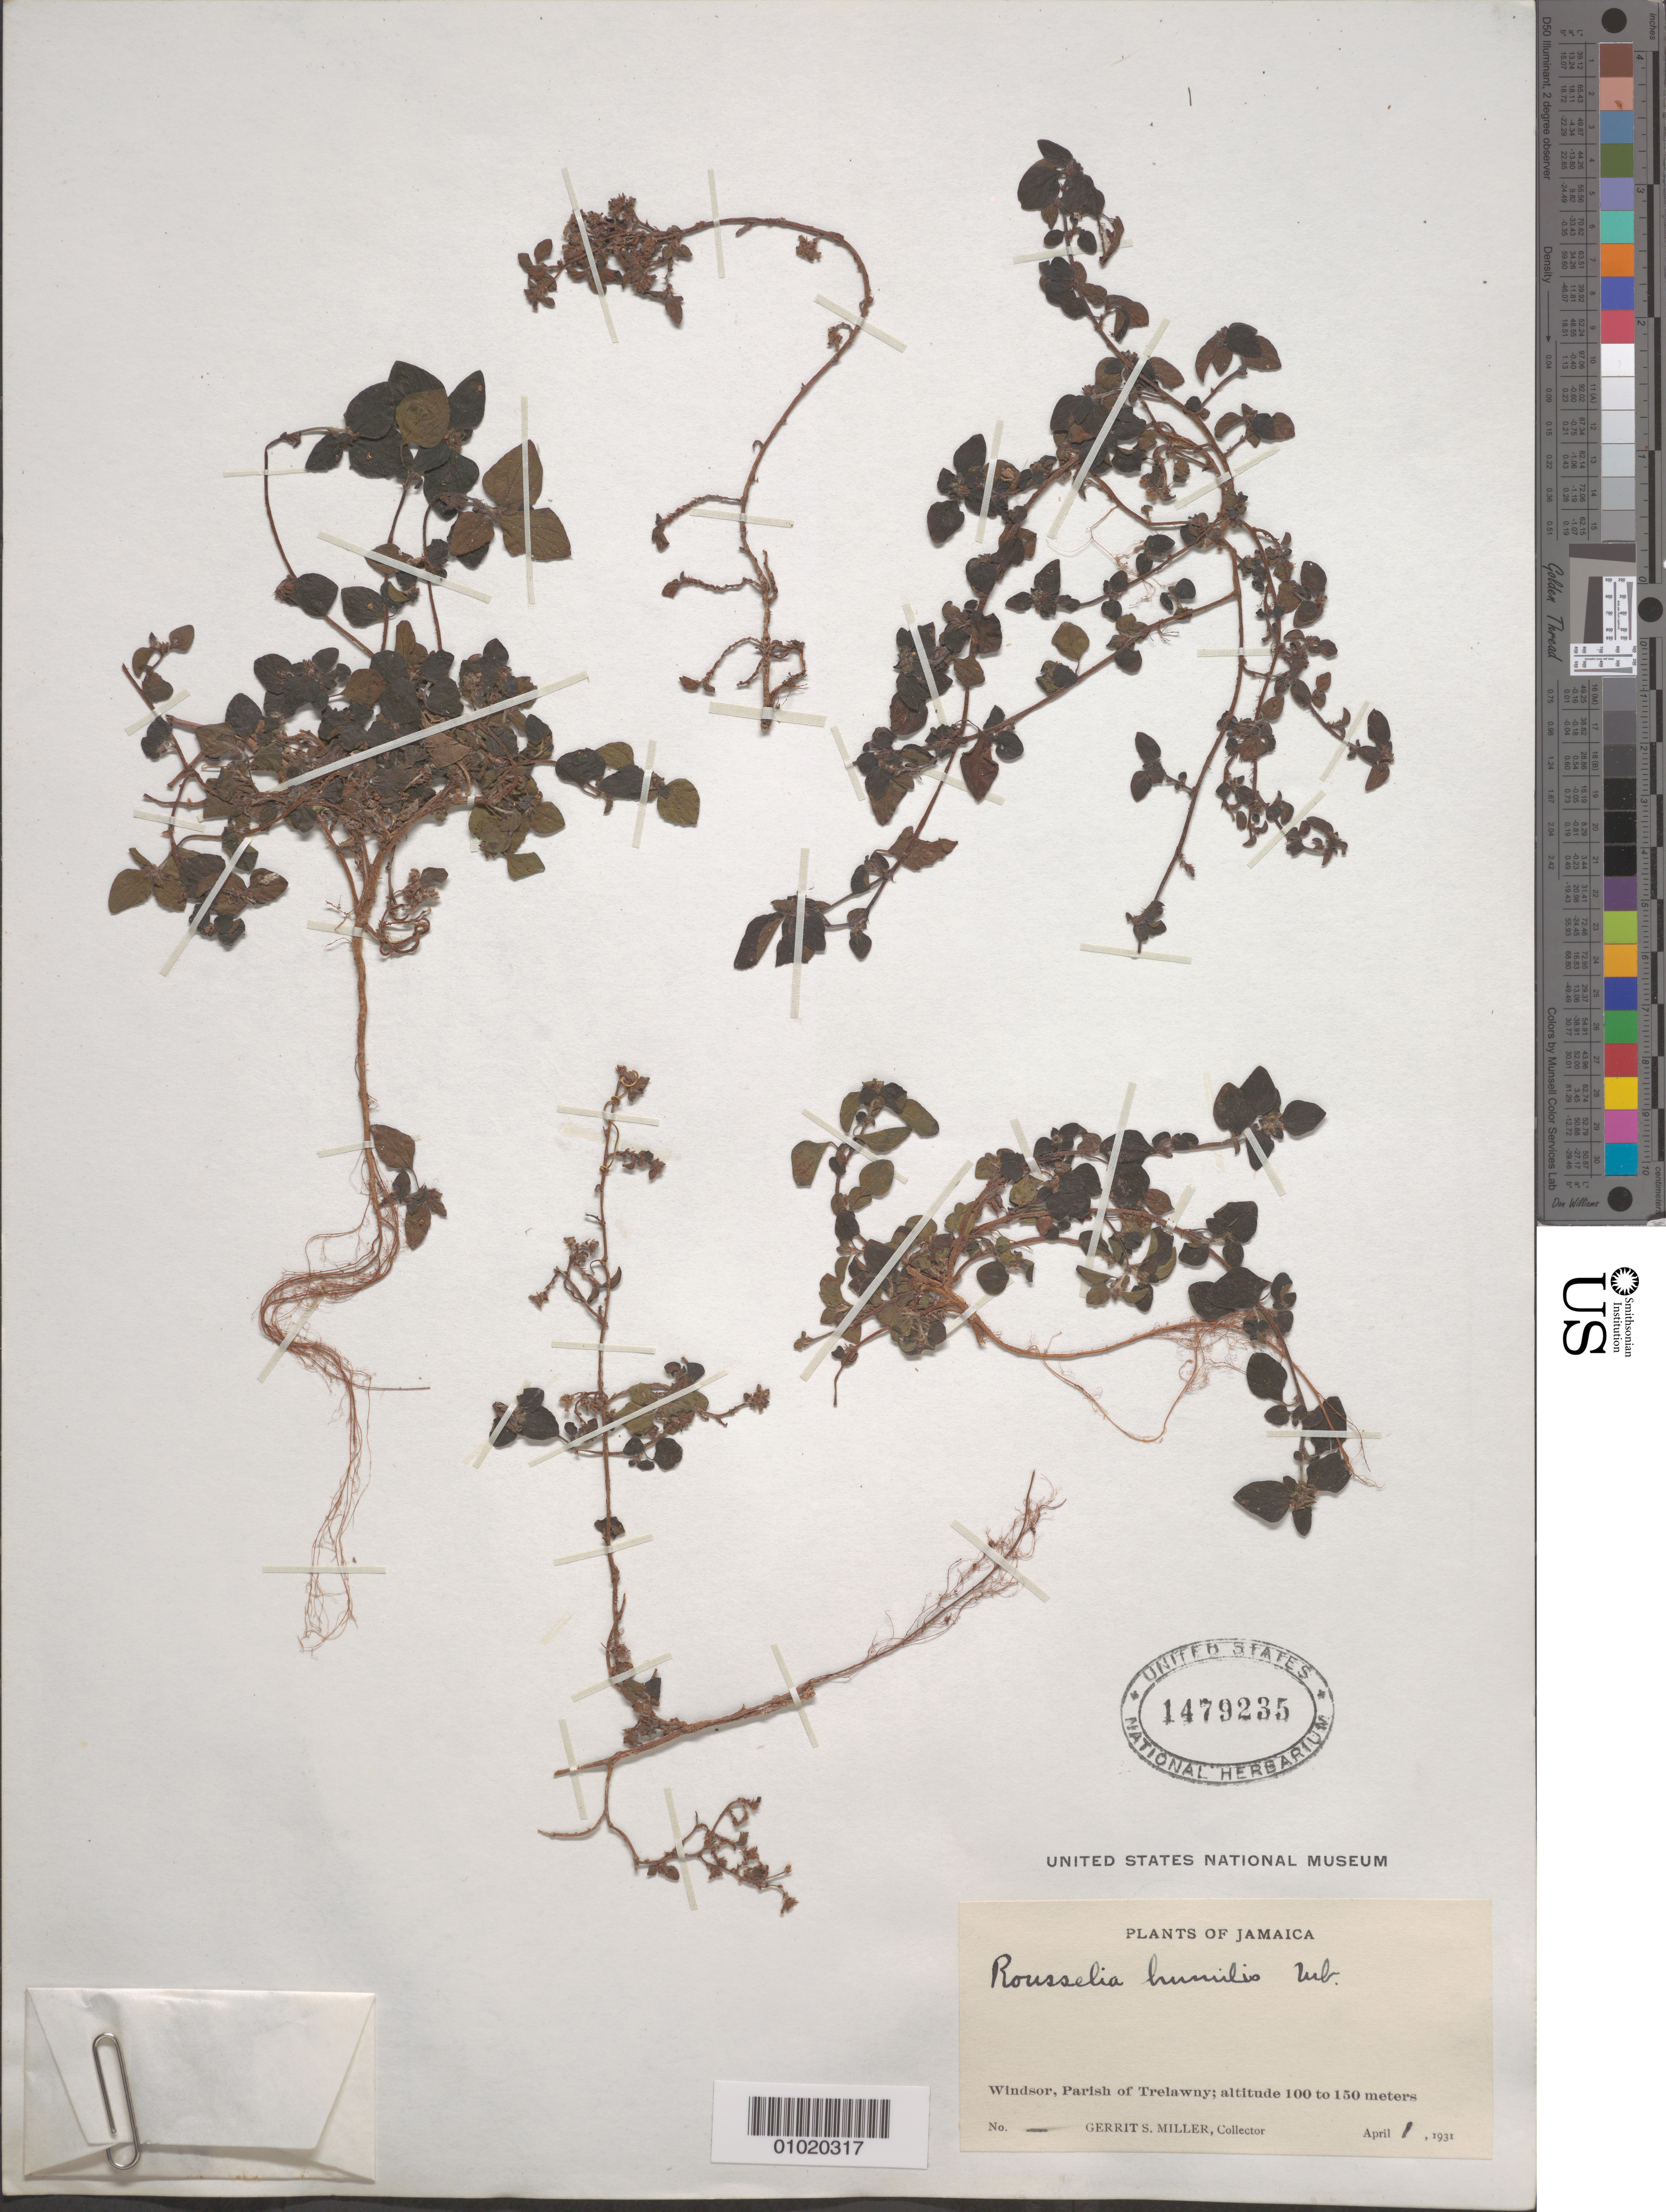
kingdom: Plantae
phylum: Tracheophyta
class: Magnoliopsida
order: Rosales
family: Urticaceae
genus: Rousselia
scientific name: Rousselia humilis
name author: (Sw.) Urb.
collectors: G. S. Miller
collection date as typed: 01 Apr 1931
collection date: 1931-04-01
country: Jamaica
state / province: Trelawny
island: Jamaica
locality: Windsor, Parish of Trelawny.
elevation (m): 100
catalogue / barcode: US 1479235